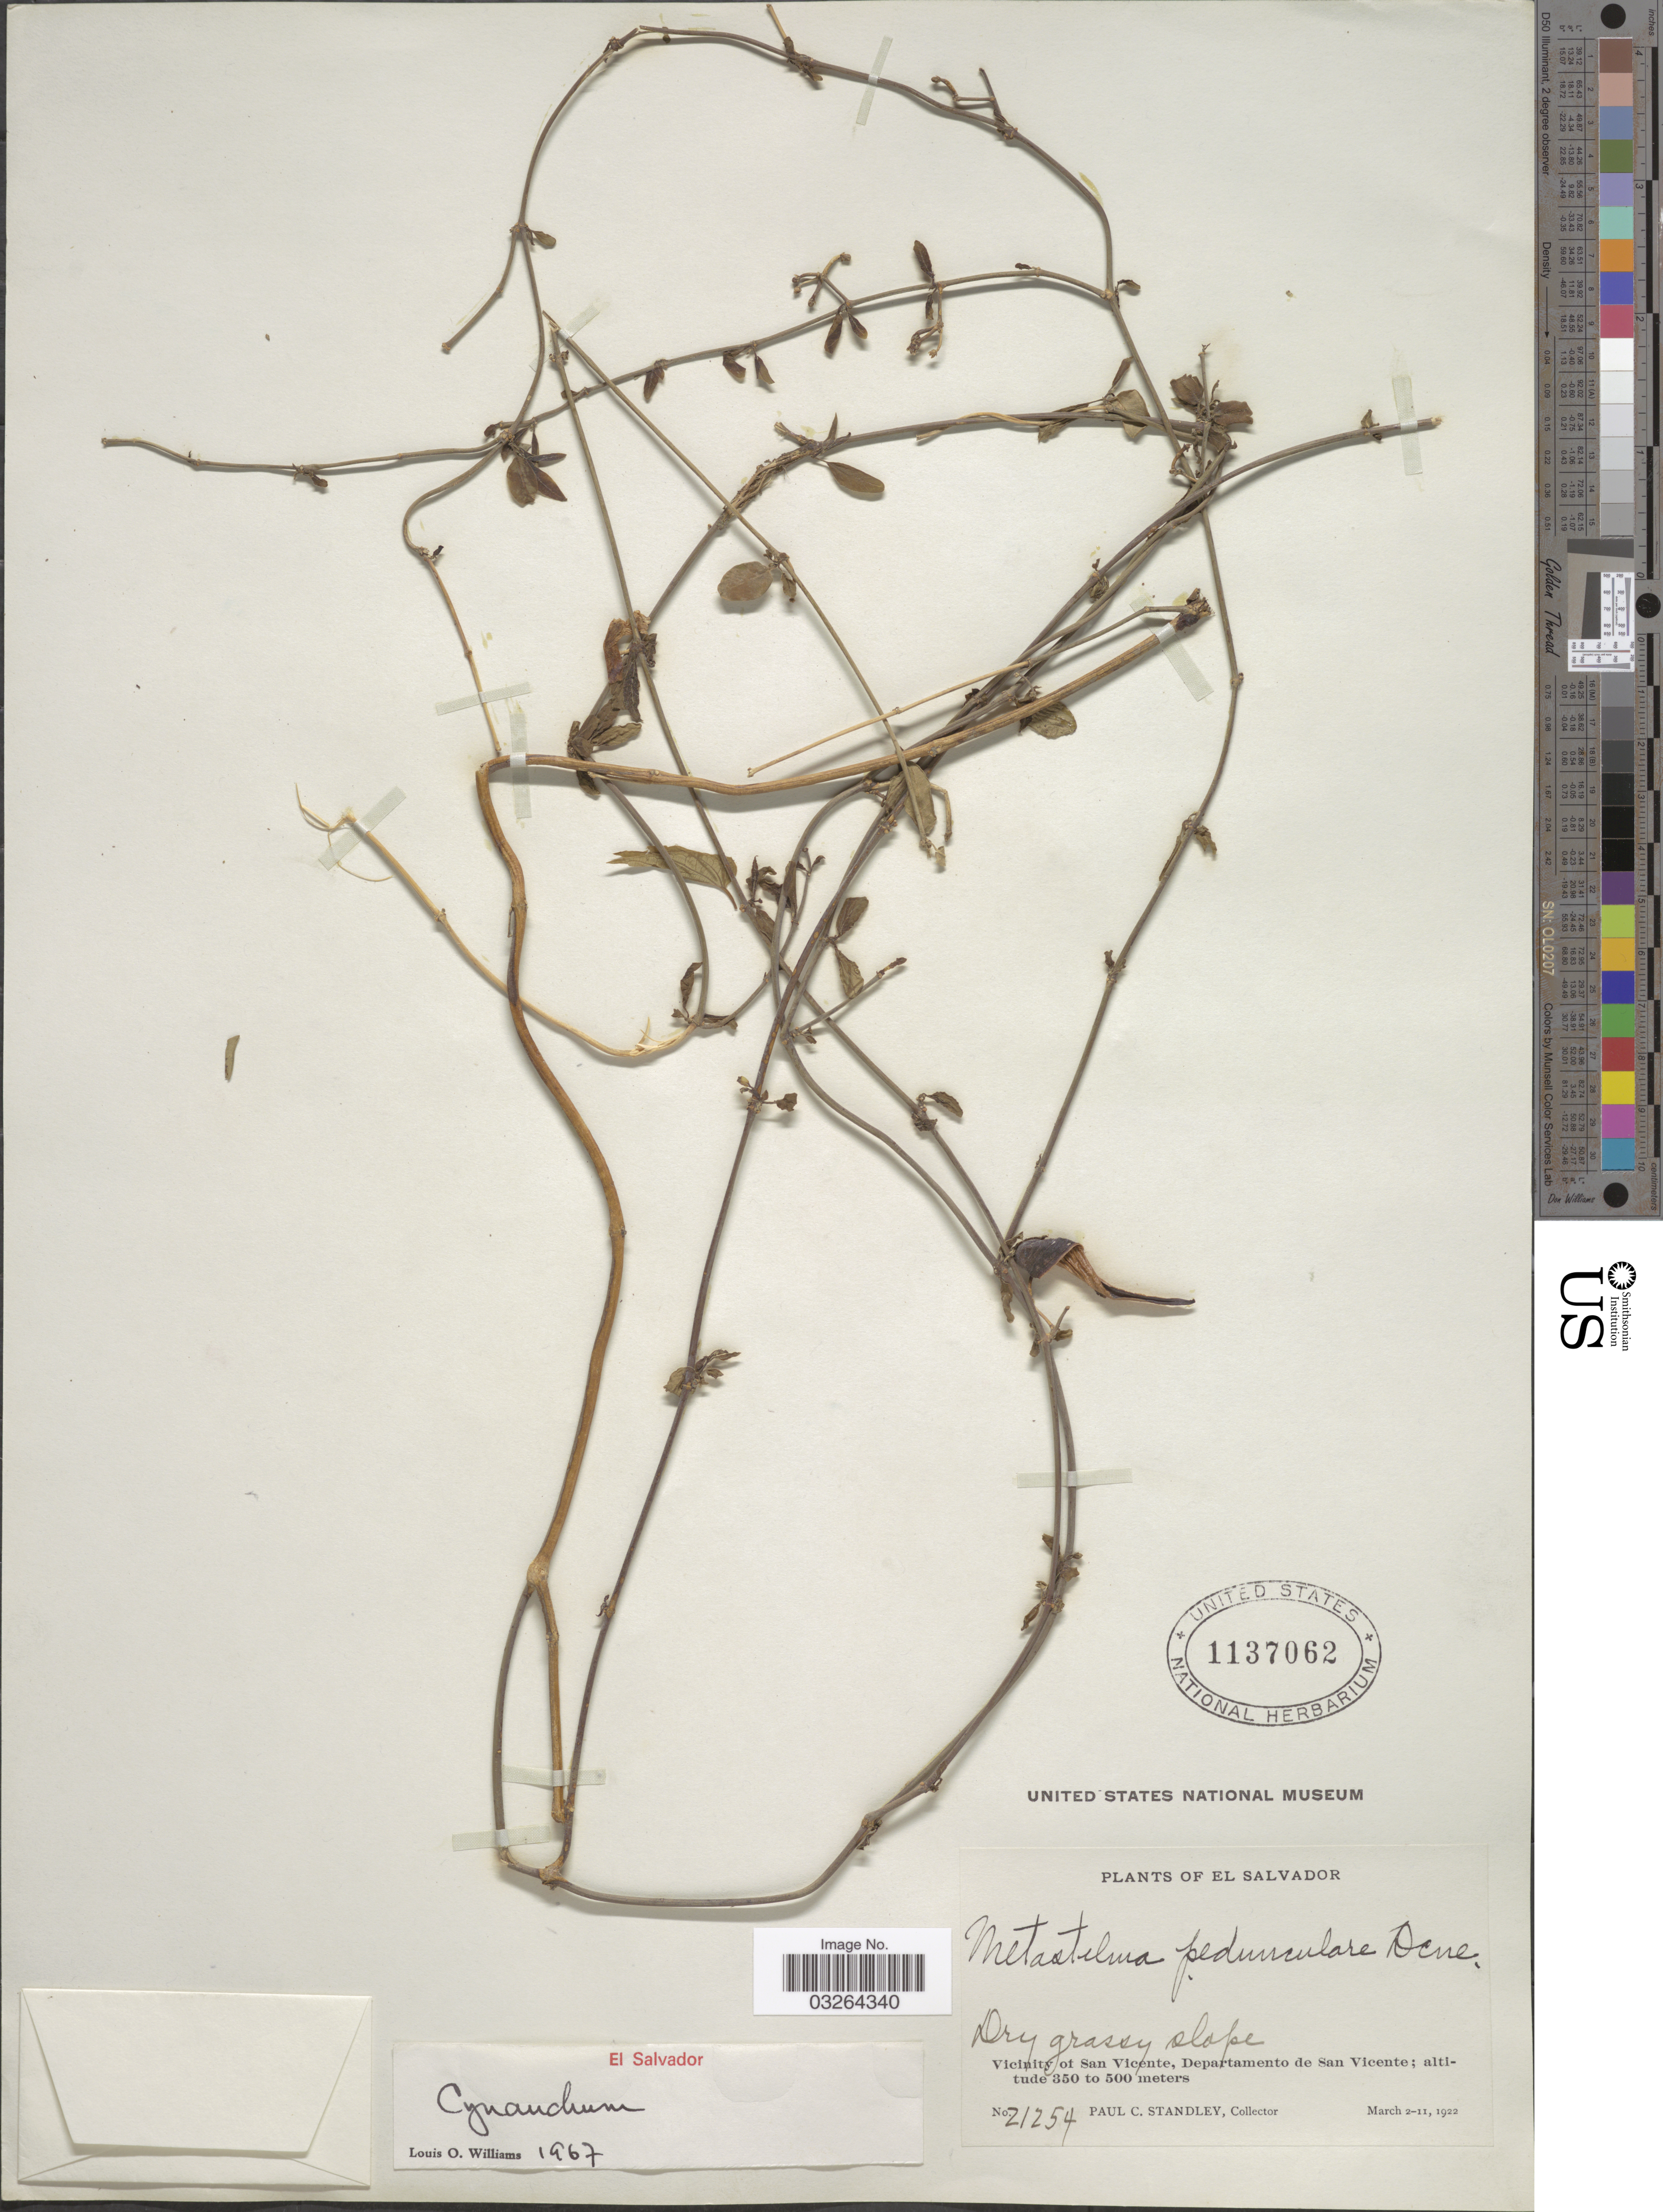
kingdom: Plantae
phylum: Tracheophyta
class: Magnoliopsida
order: Gentianales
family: Apocynaceae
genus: Cynanchum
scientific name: Cynanchum sp.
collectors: P. C. Standley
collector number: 21254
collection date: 1922-03-02/1922-03-11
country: El Salvador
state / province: San Vincente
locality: Vicinity of San Vicente, Departamento de San Vicente.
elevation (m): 350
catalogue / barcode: US 1137062